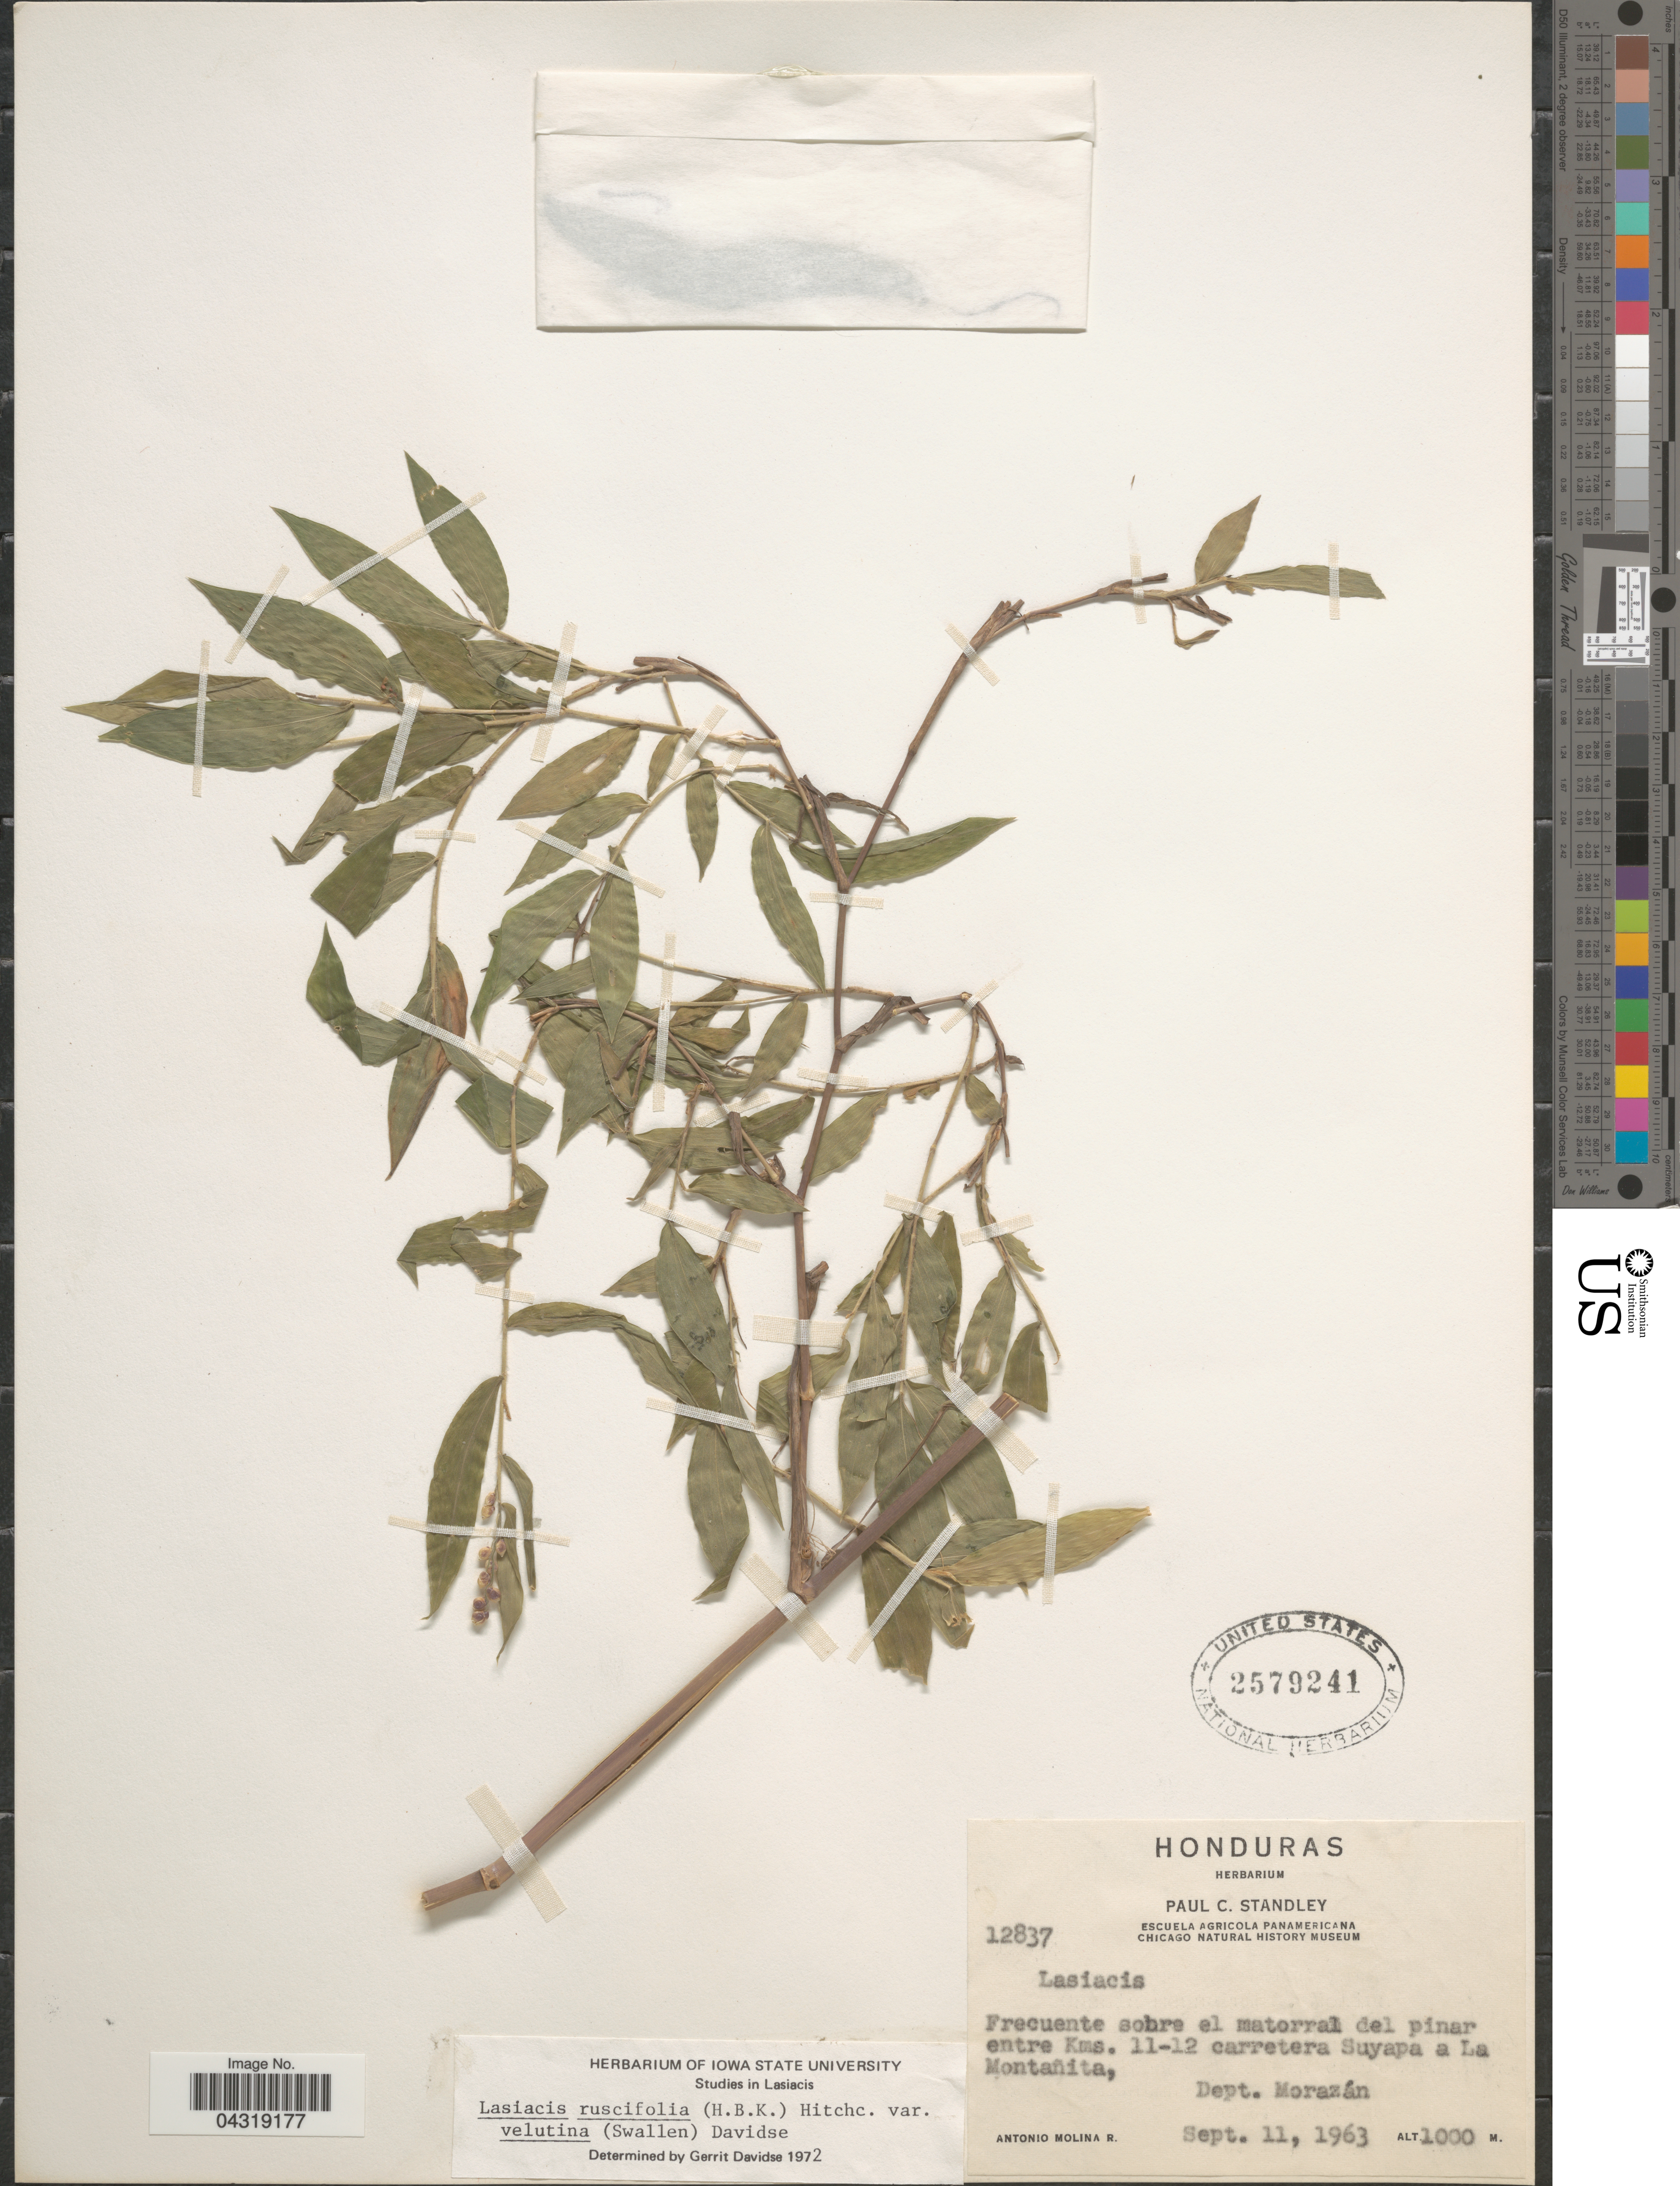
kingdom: Plantae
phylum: Tracheophyta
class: Liliopsida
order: Poales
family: Poaceae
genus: Lasiacis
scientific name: Lasiacis ruscifolia var. velutina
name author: (Swallen) Davidse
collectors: A. Molina R.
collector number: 12837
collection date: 1963-09-11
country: Honduras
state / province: Fco. Morazán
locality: Frecuente sobre el matorral del pinar entre Kms. 11-12 carretera Suyapa a La Montañita, Dept. Morazán.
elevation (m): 1000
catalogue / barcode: US 2579241